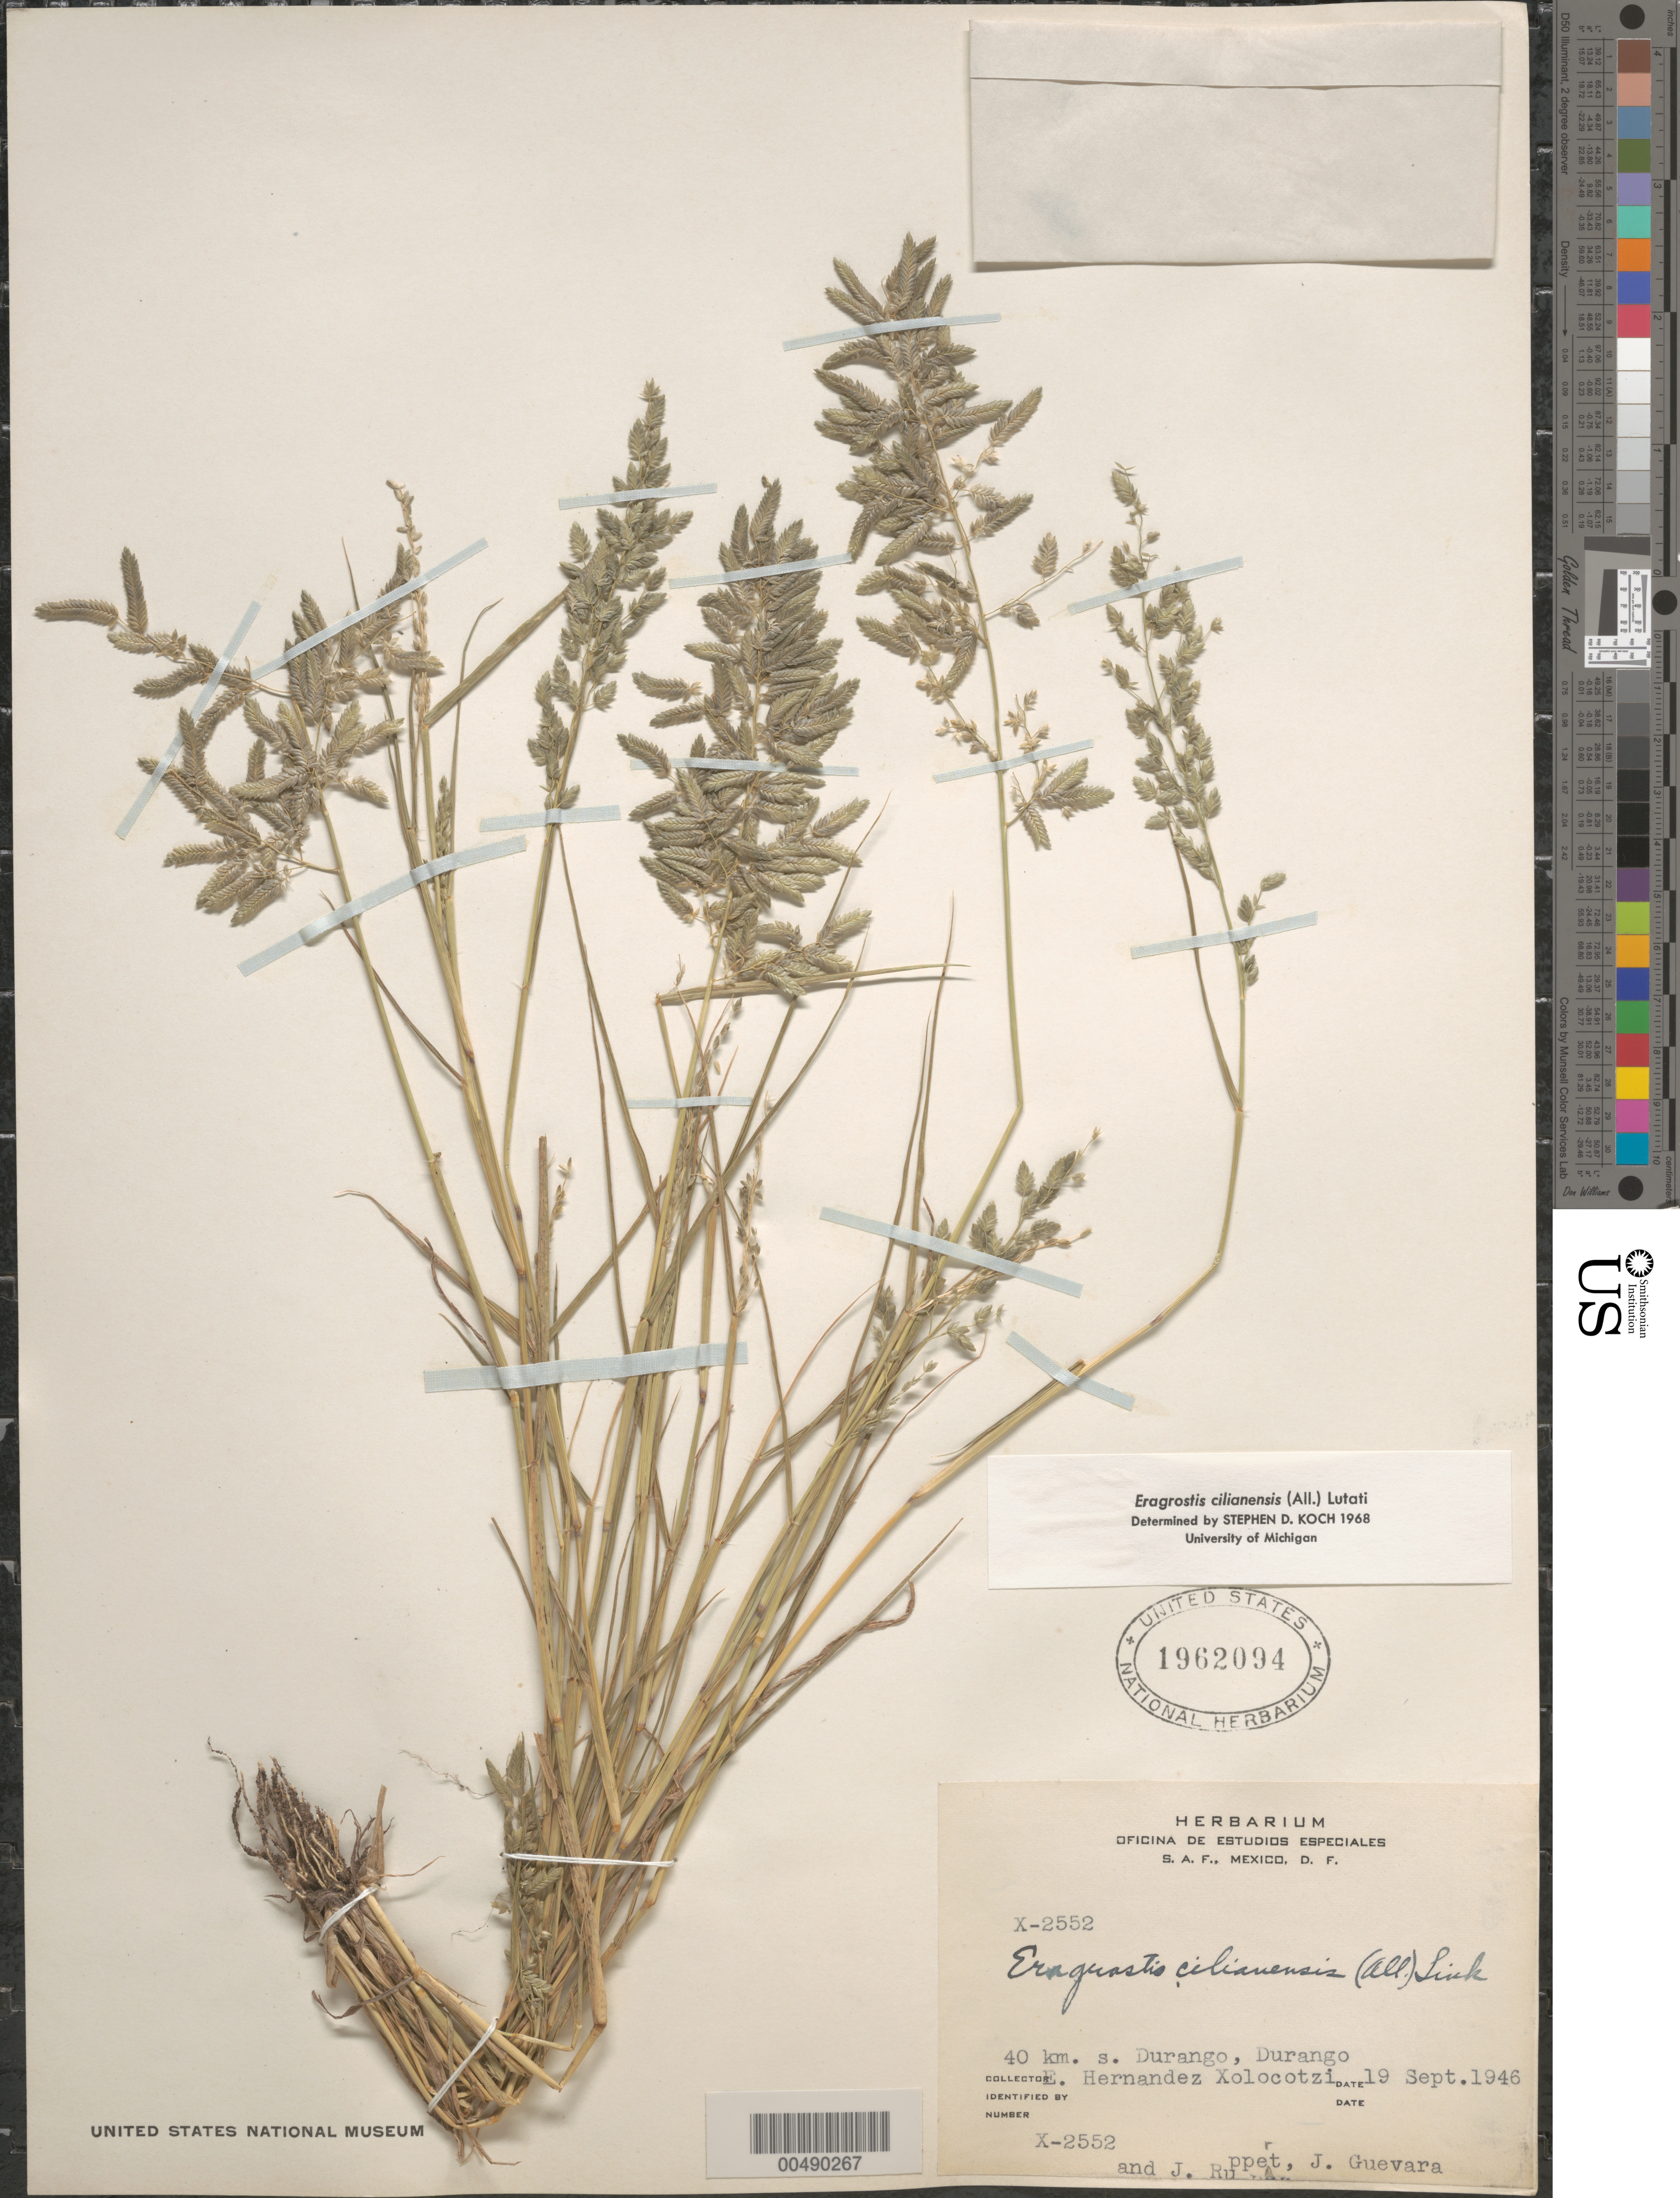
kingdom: Plantae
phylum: Tracheophyta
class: Liliopsida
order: Poales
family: Poaceae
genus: Eragrostis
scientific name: Eragrostis cilianensis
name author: (Bellardi) Vignolo ex Janch.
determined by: Koch, S. D.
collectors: E. I. Hernández-X., J. Ruppert & J. Guevara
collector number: X-2552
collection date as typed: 19 Sep 1946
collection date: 1946-09-19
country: Mexico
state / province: Durango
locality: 40 km S of Durango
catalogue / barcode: US 1962094